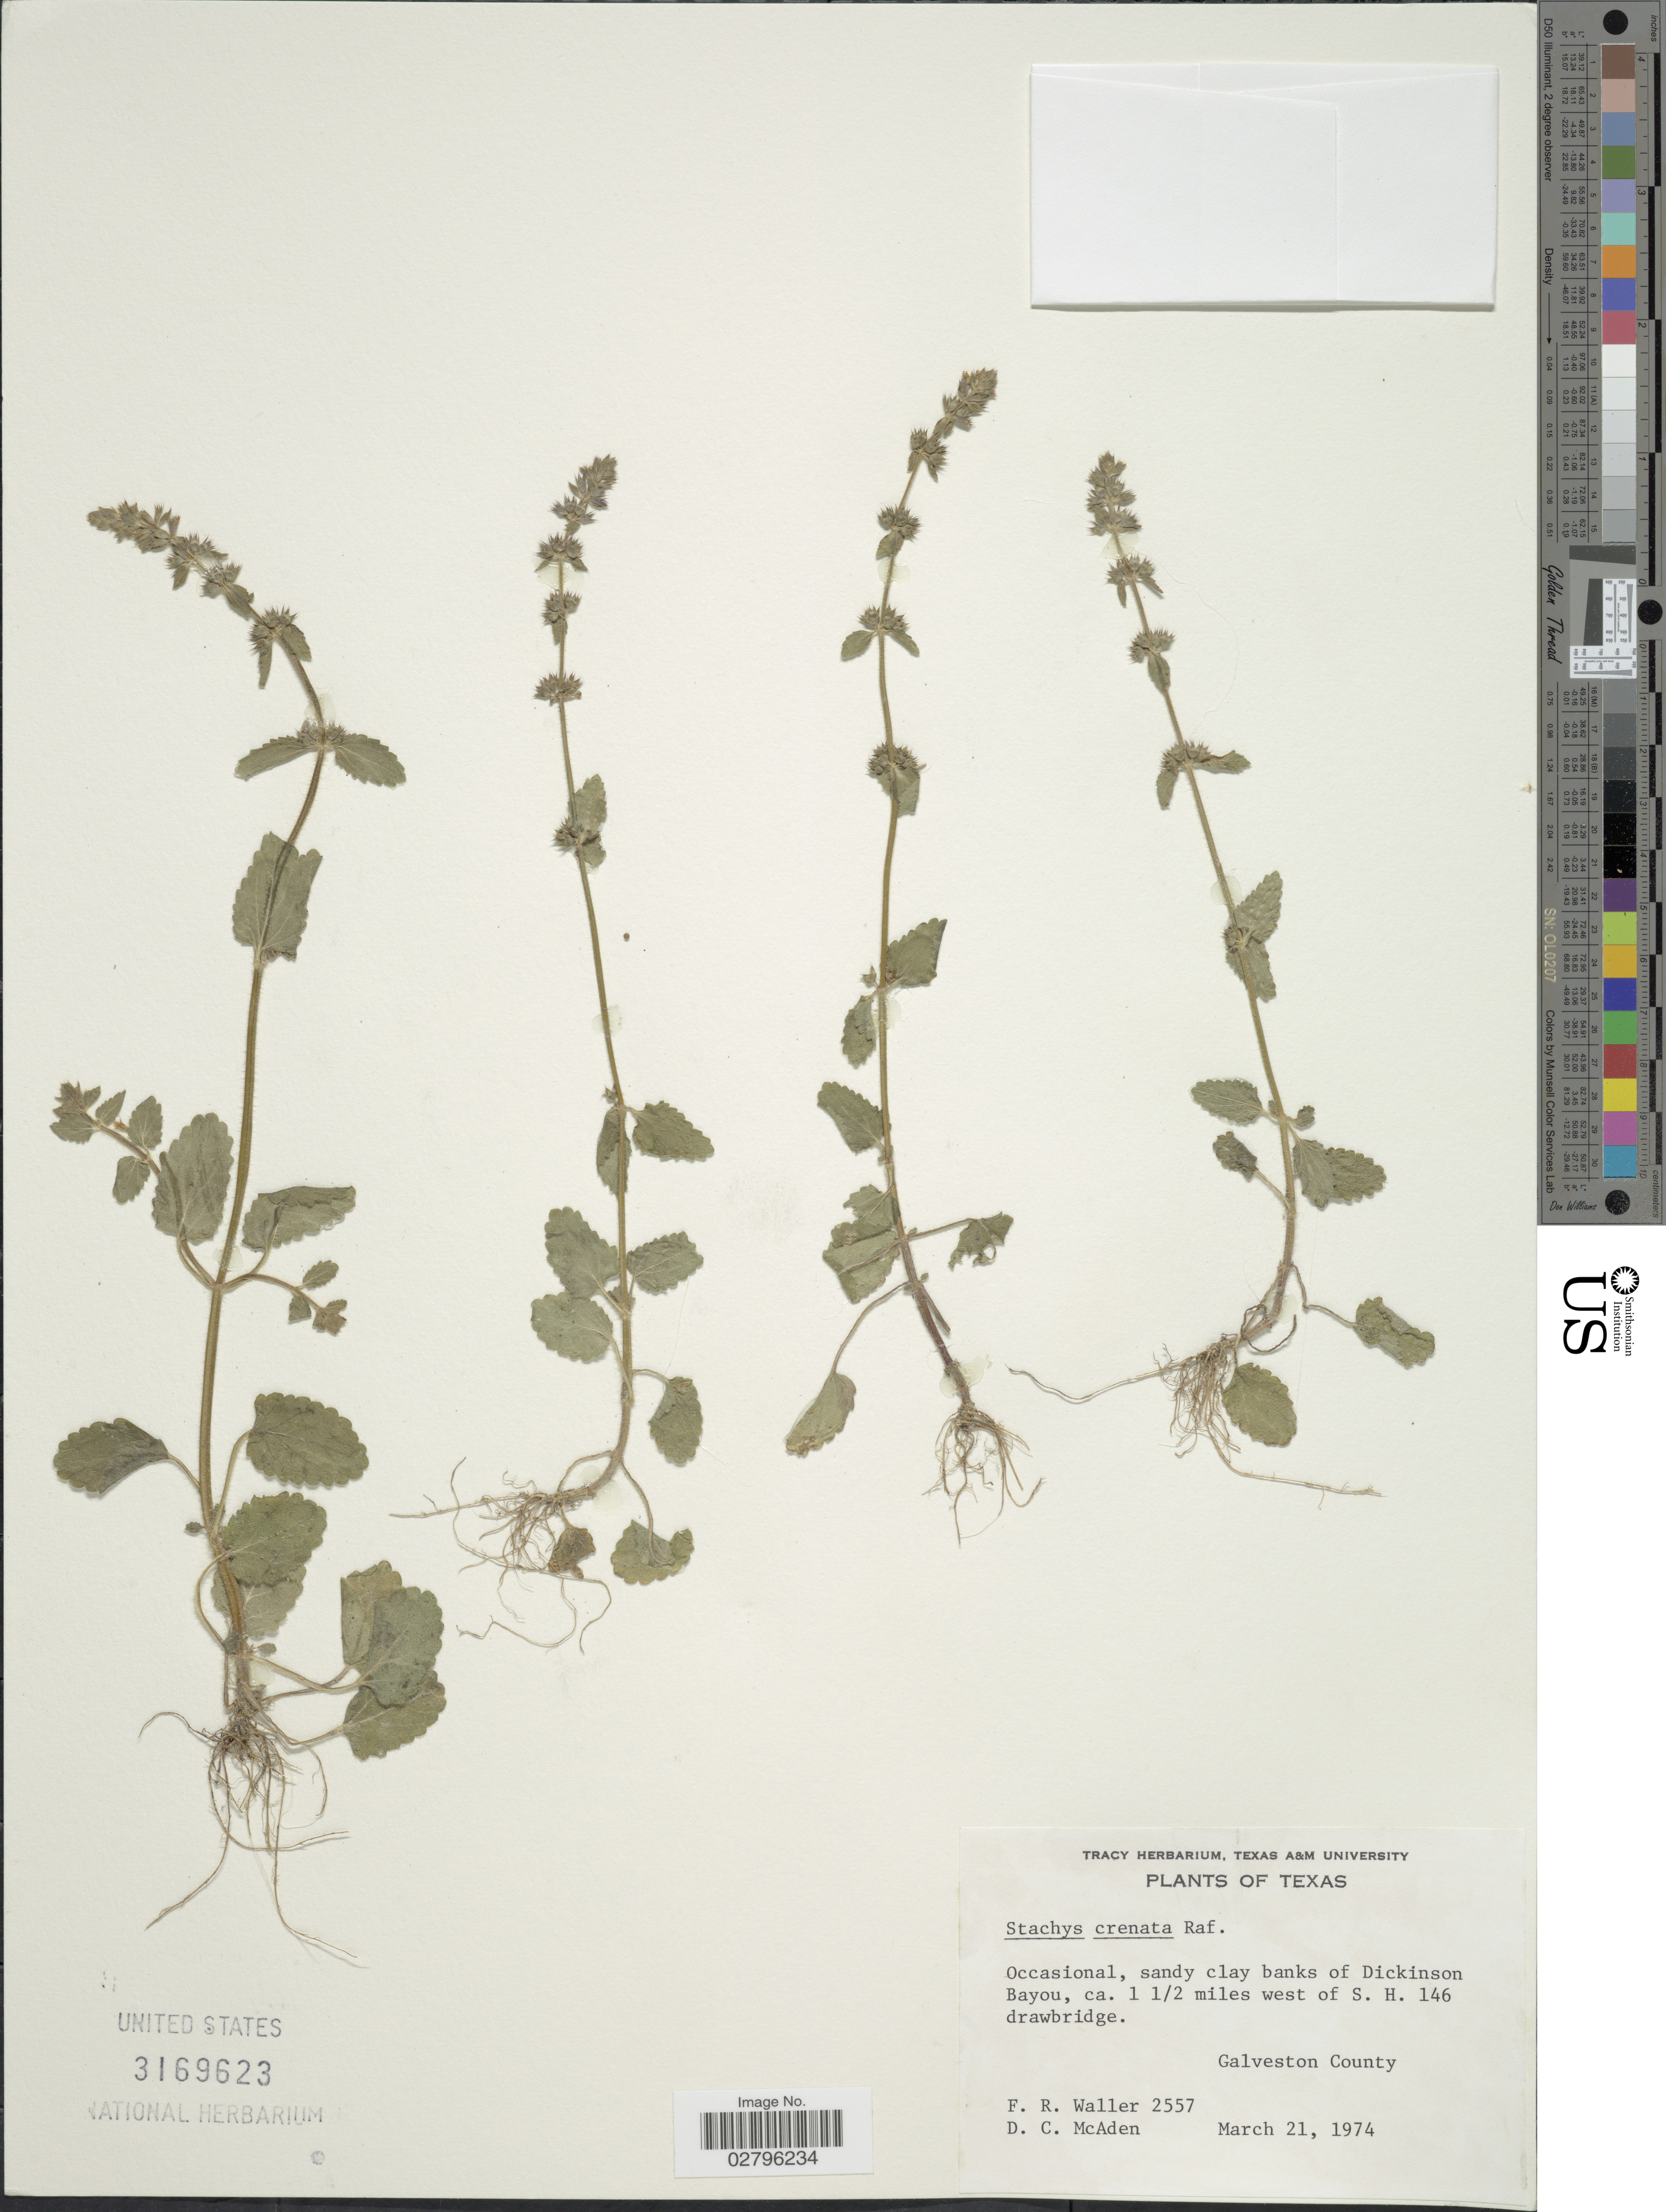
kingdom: Plantae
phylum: Tracheophyta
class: Magnoliopsida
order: Lamiales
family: Lamiaceae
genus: Stachys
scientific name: Stachys crenata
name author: Raf.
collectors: F. R. Waller & D. McAden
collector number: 2557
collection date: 1974-03-21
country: United States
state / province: Texas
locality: Occasional, sandy clay banks of Dickinson Bayou, ca. 1 1/2 miles west of S.H. 146 drawbridge. Galveston County.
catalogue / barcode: US 3169623